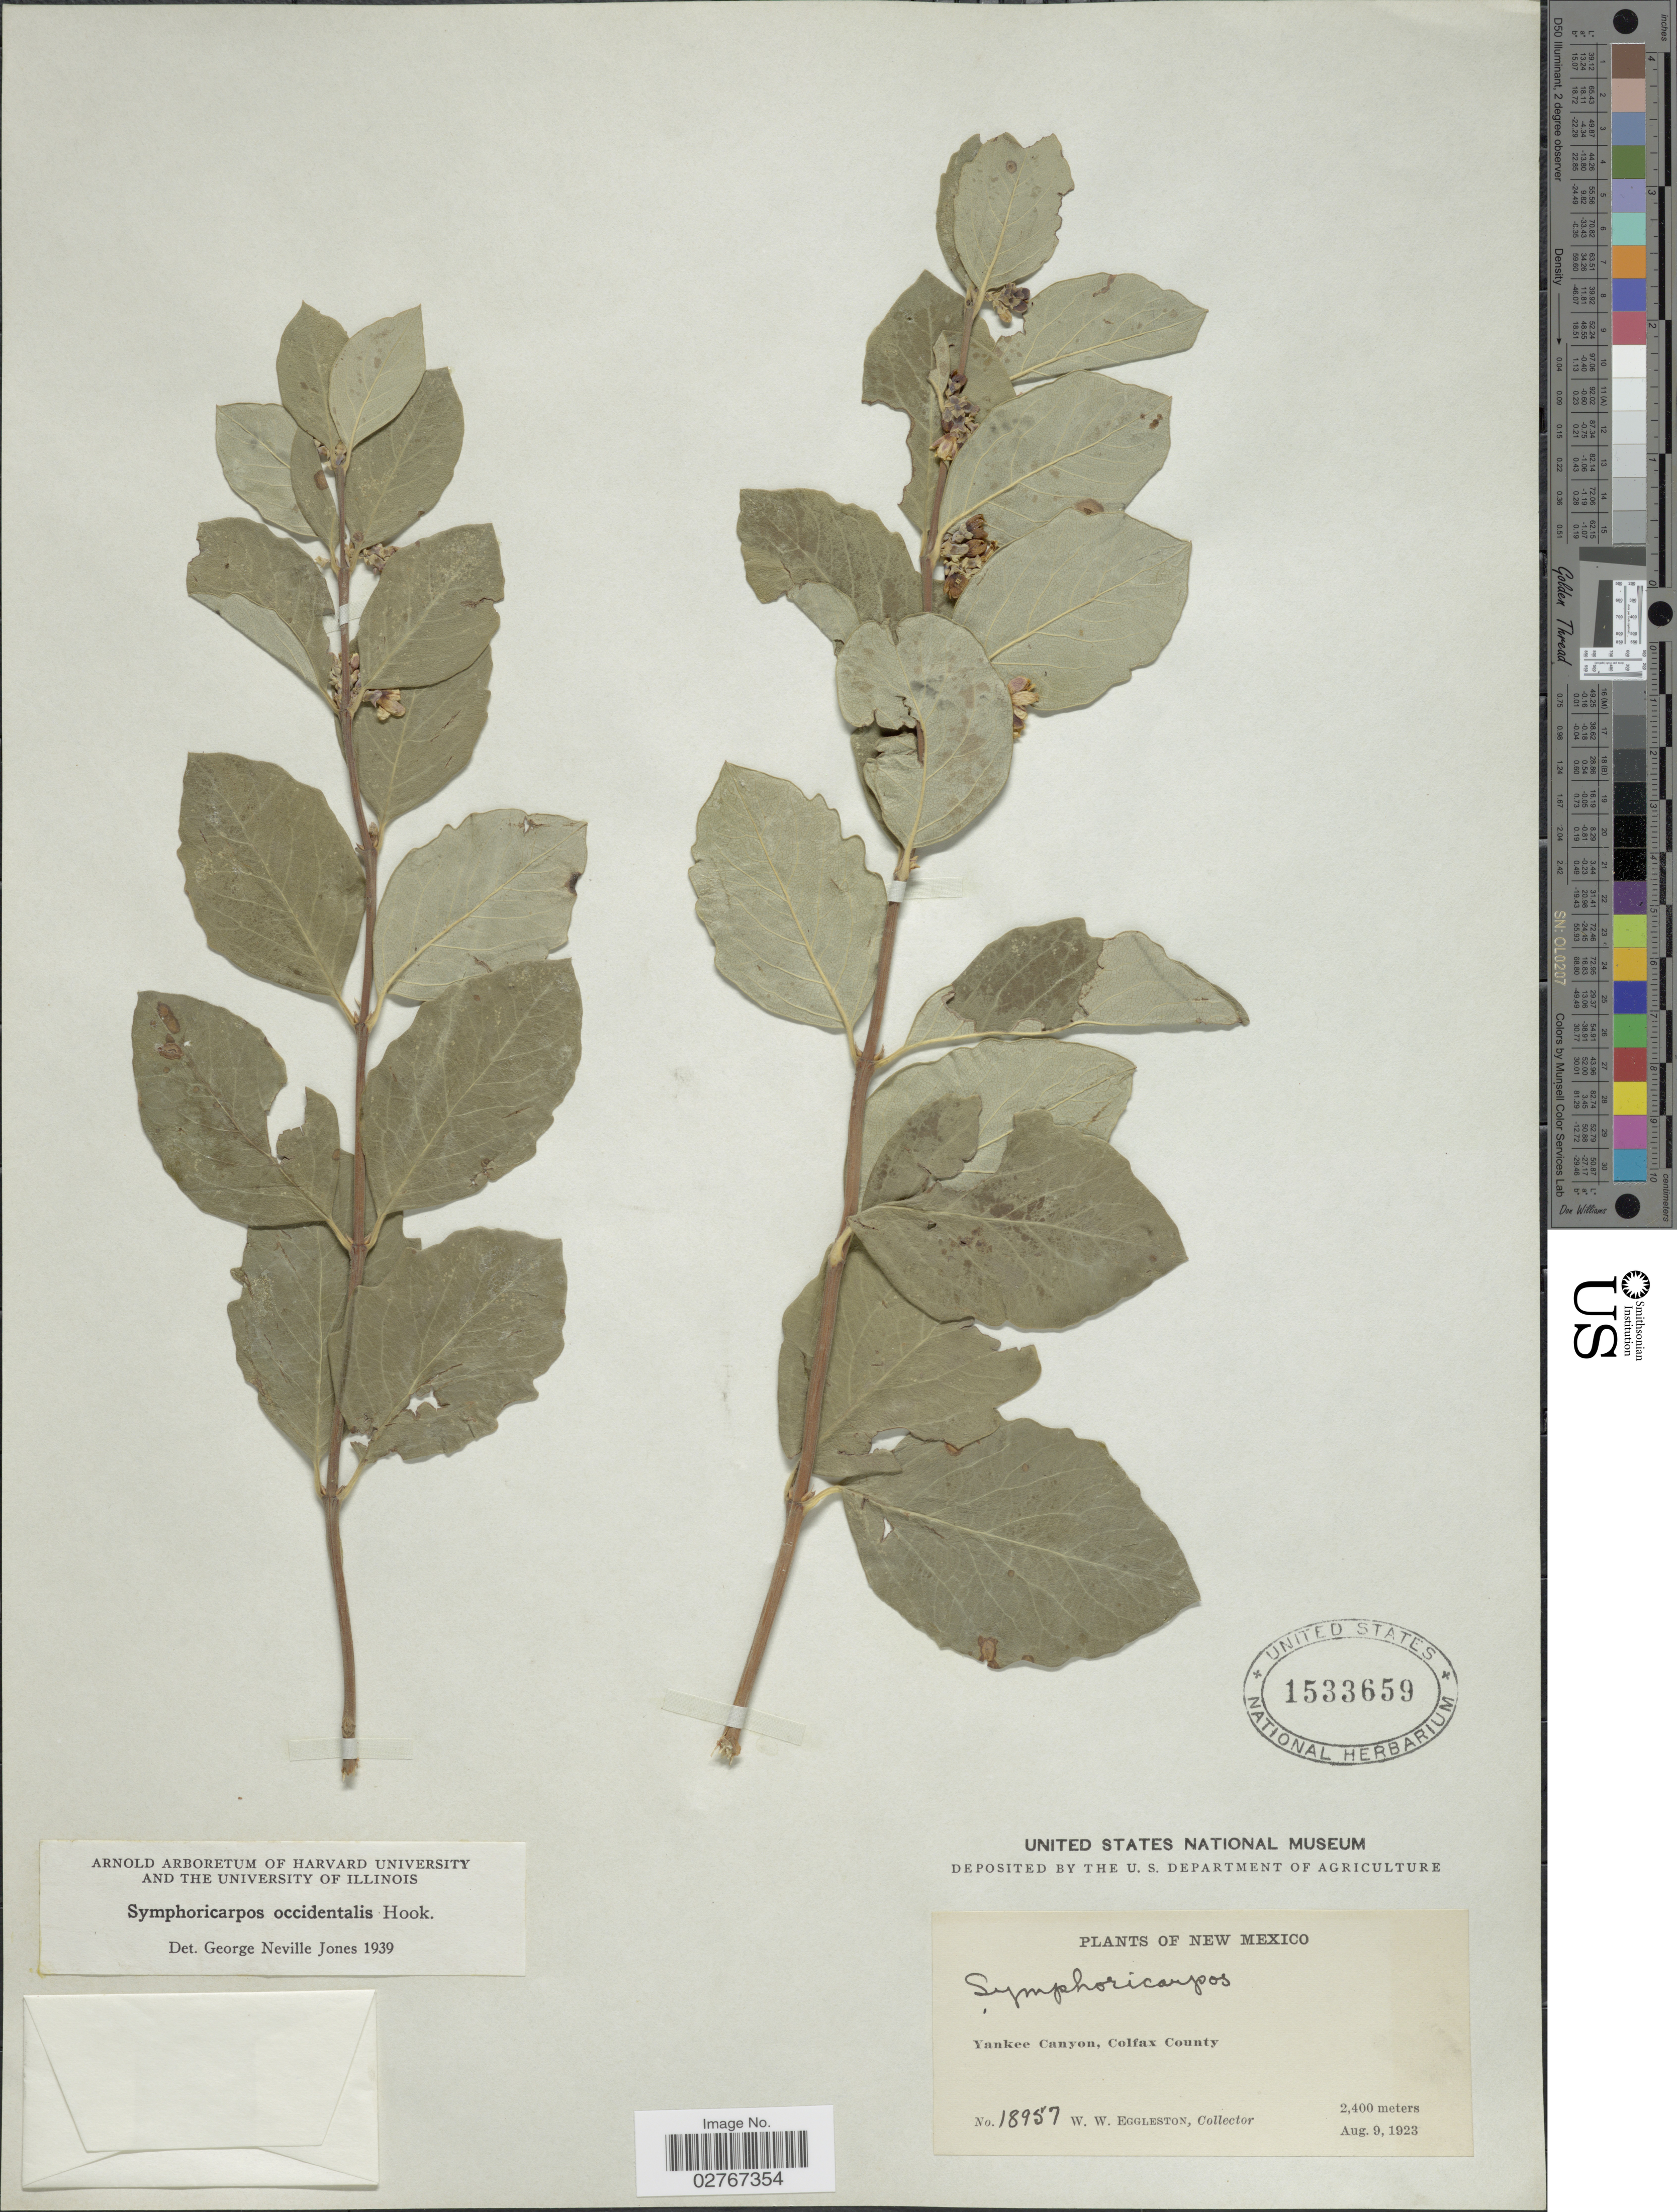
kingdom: Plantae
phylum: Tracheophyta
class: Magnoliopsida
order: Dipsacales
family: Caprifoliaceae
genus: Symphoricarpos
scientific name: Symphoricarpos occidentalis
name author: (R. Br.) Hook.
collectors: W. W. Eggleston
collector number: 18957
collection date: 1923-08-09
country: United States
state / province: New Mexico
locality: Yankee Canyon, Colfax County.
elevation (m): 2400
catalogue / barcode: US 1533659